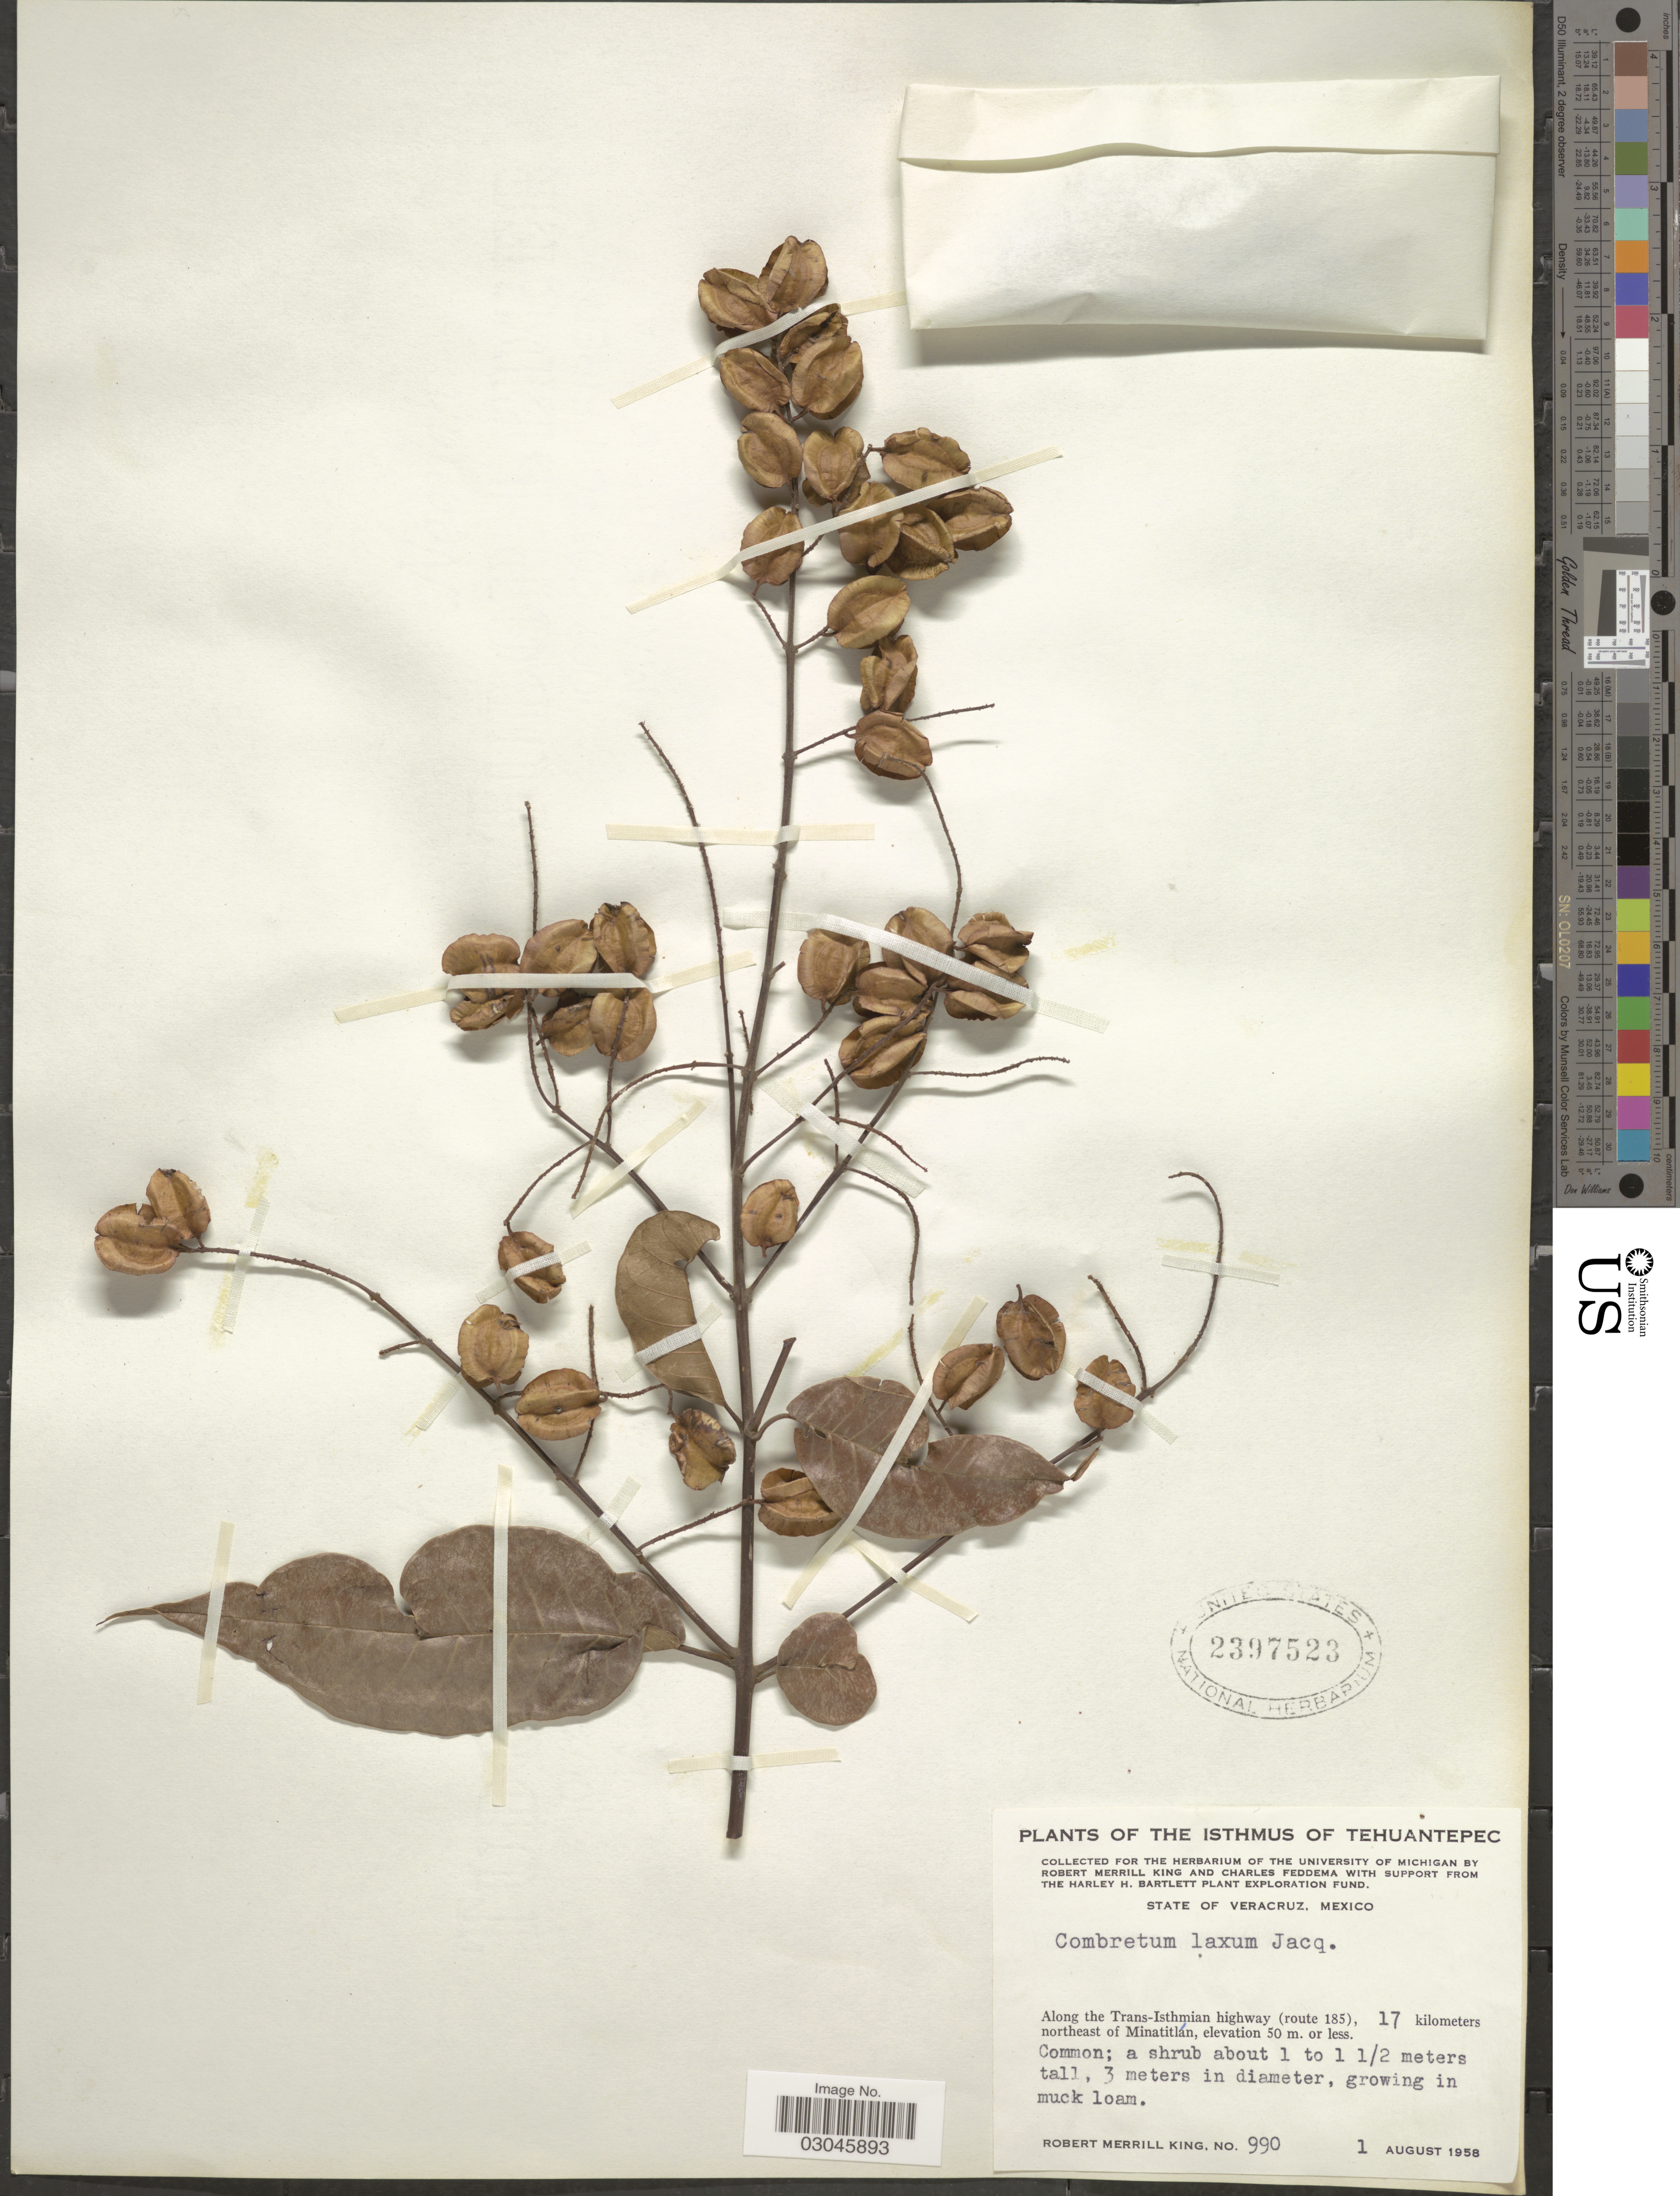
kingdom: Plantae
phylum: Tracheophyta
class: Magnoliopsida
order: Myrtales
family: Combretaceae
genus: Combretum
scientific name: Combretum laxum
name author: Jacq.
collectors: R. M. King & C. Feddema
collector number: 990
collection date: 1958-08-01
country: Mexico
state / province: Veracruz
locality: Veracruz. Along the Trans-Isthmian highway (route 185), 17 kilometers northeast of Minatitlán.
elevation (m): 50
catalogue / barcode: US 2397523